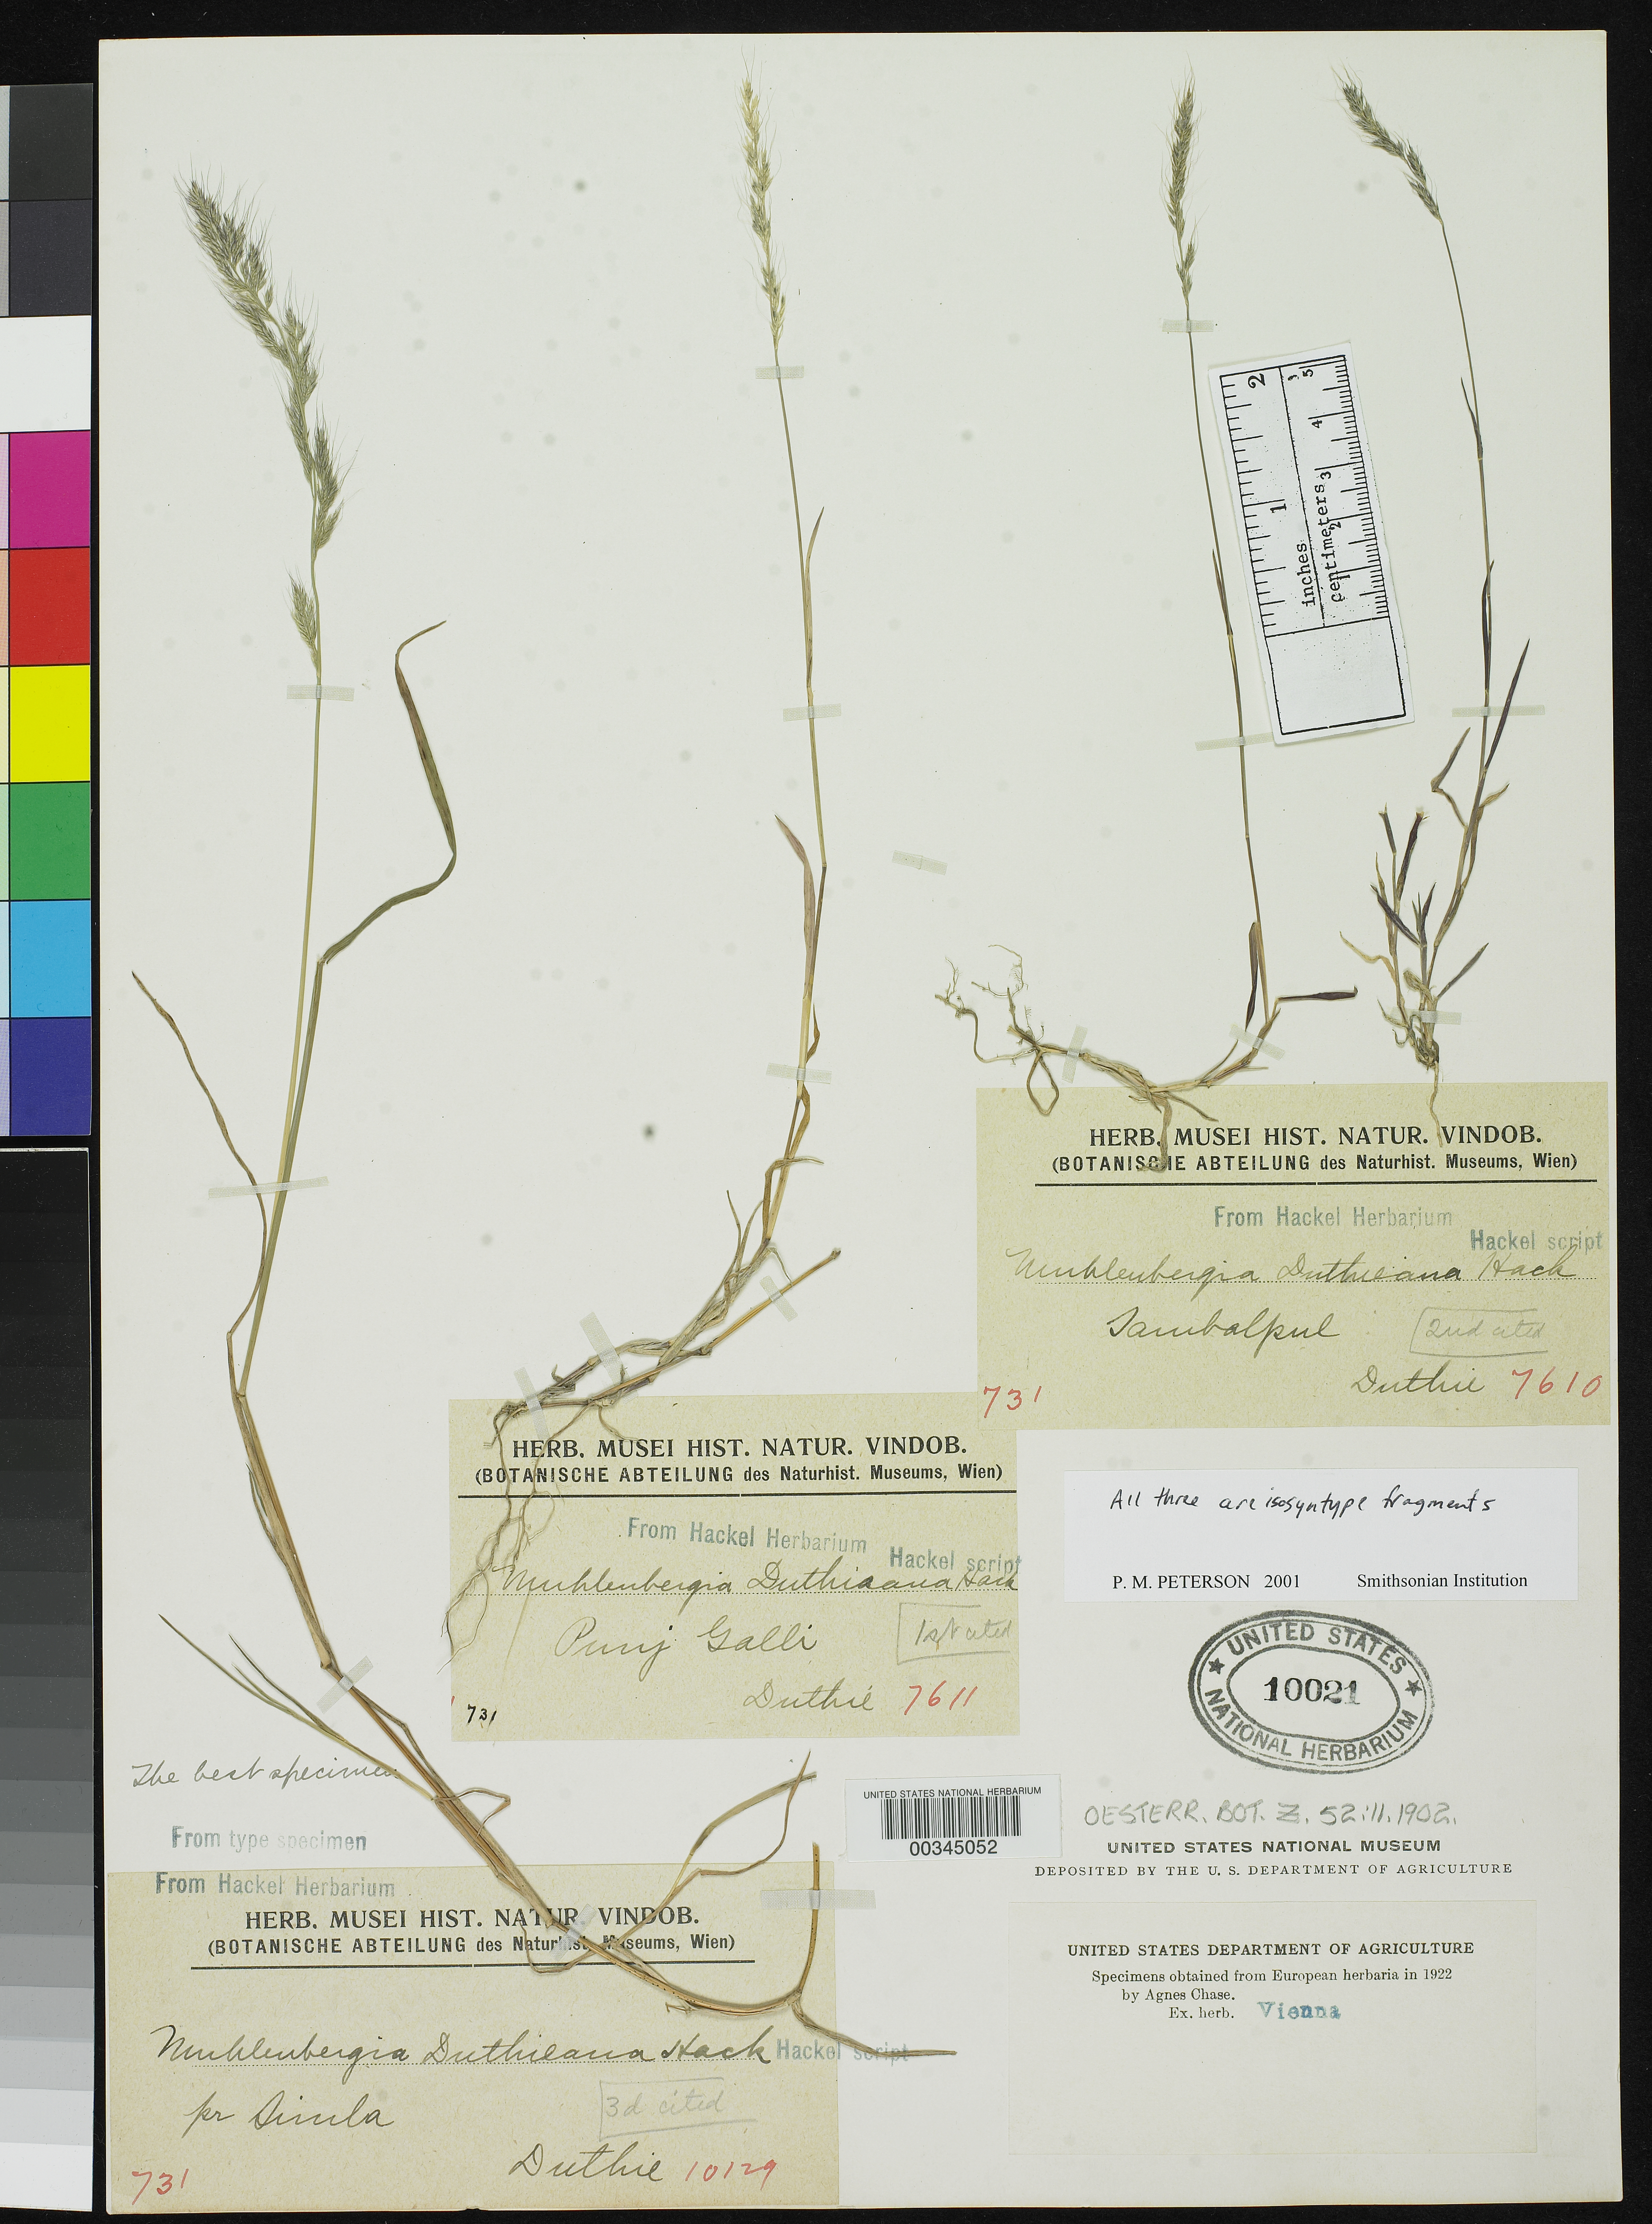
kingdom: Plantae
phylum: Tracheophyta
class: Liliopsida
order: Poales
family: Poaceae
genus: Muhlenbergia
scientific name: Muhlenbergia duthieana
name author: Hack.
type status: Type Fragment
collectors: J. F. Duthie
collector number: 7610, 7610, 10129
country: India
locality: Punj Galli, Sambalpul, Simla.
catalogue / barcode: US 10021